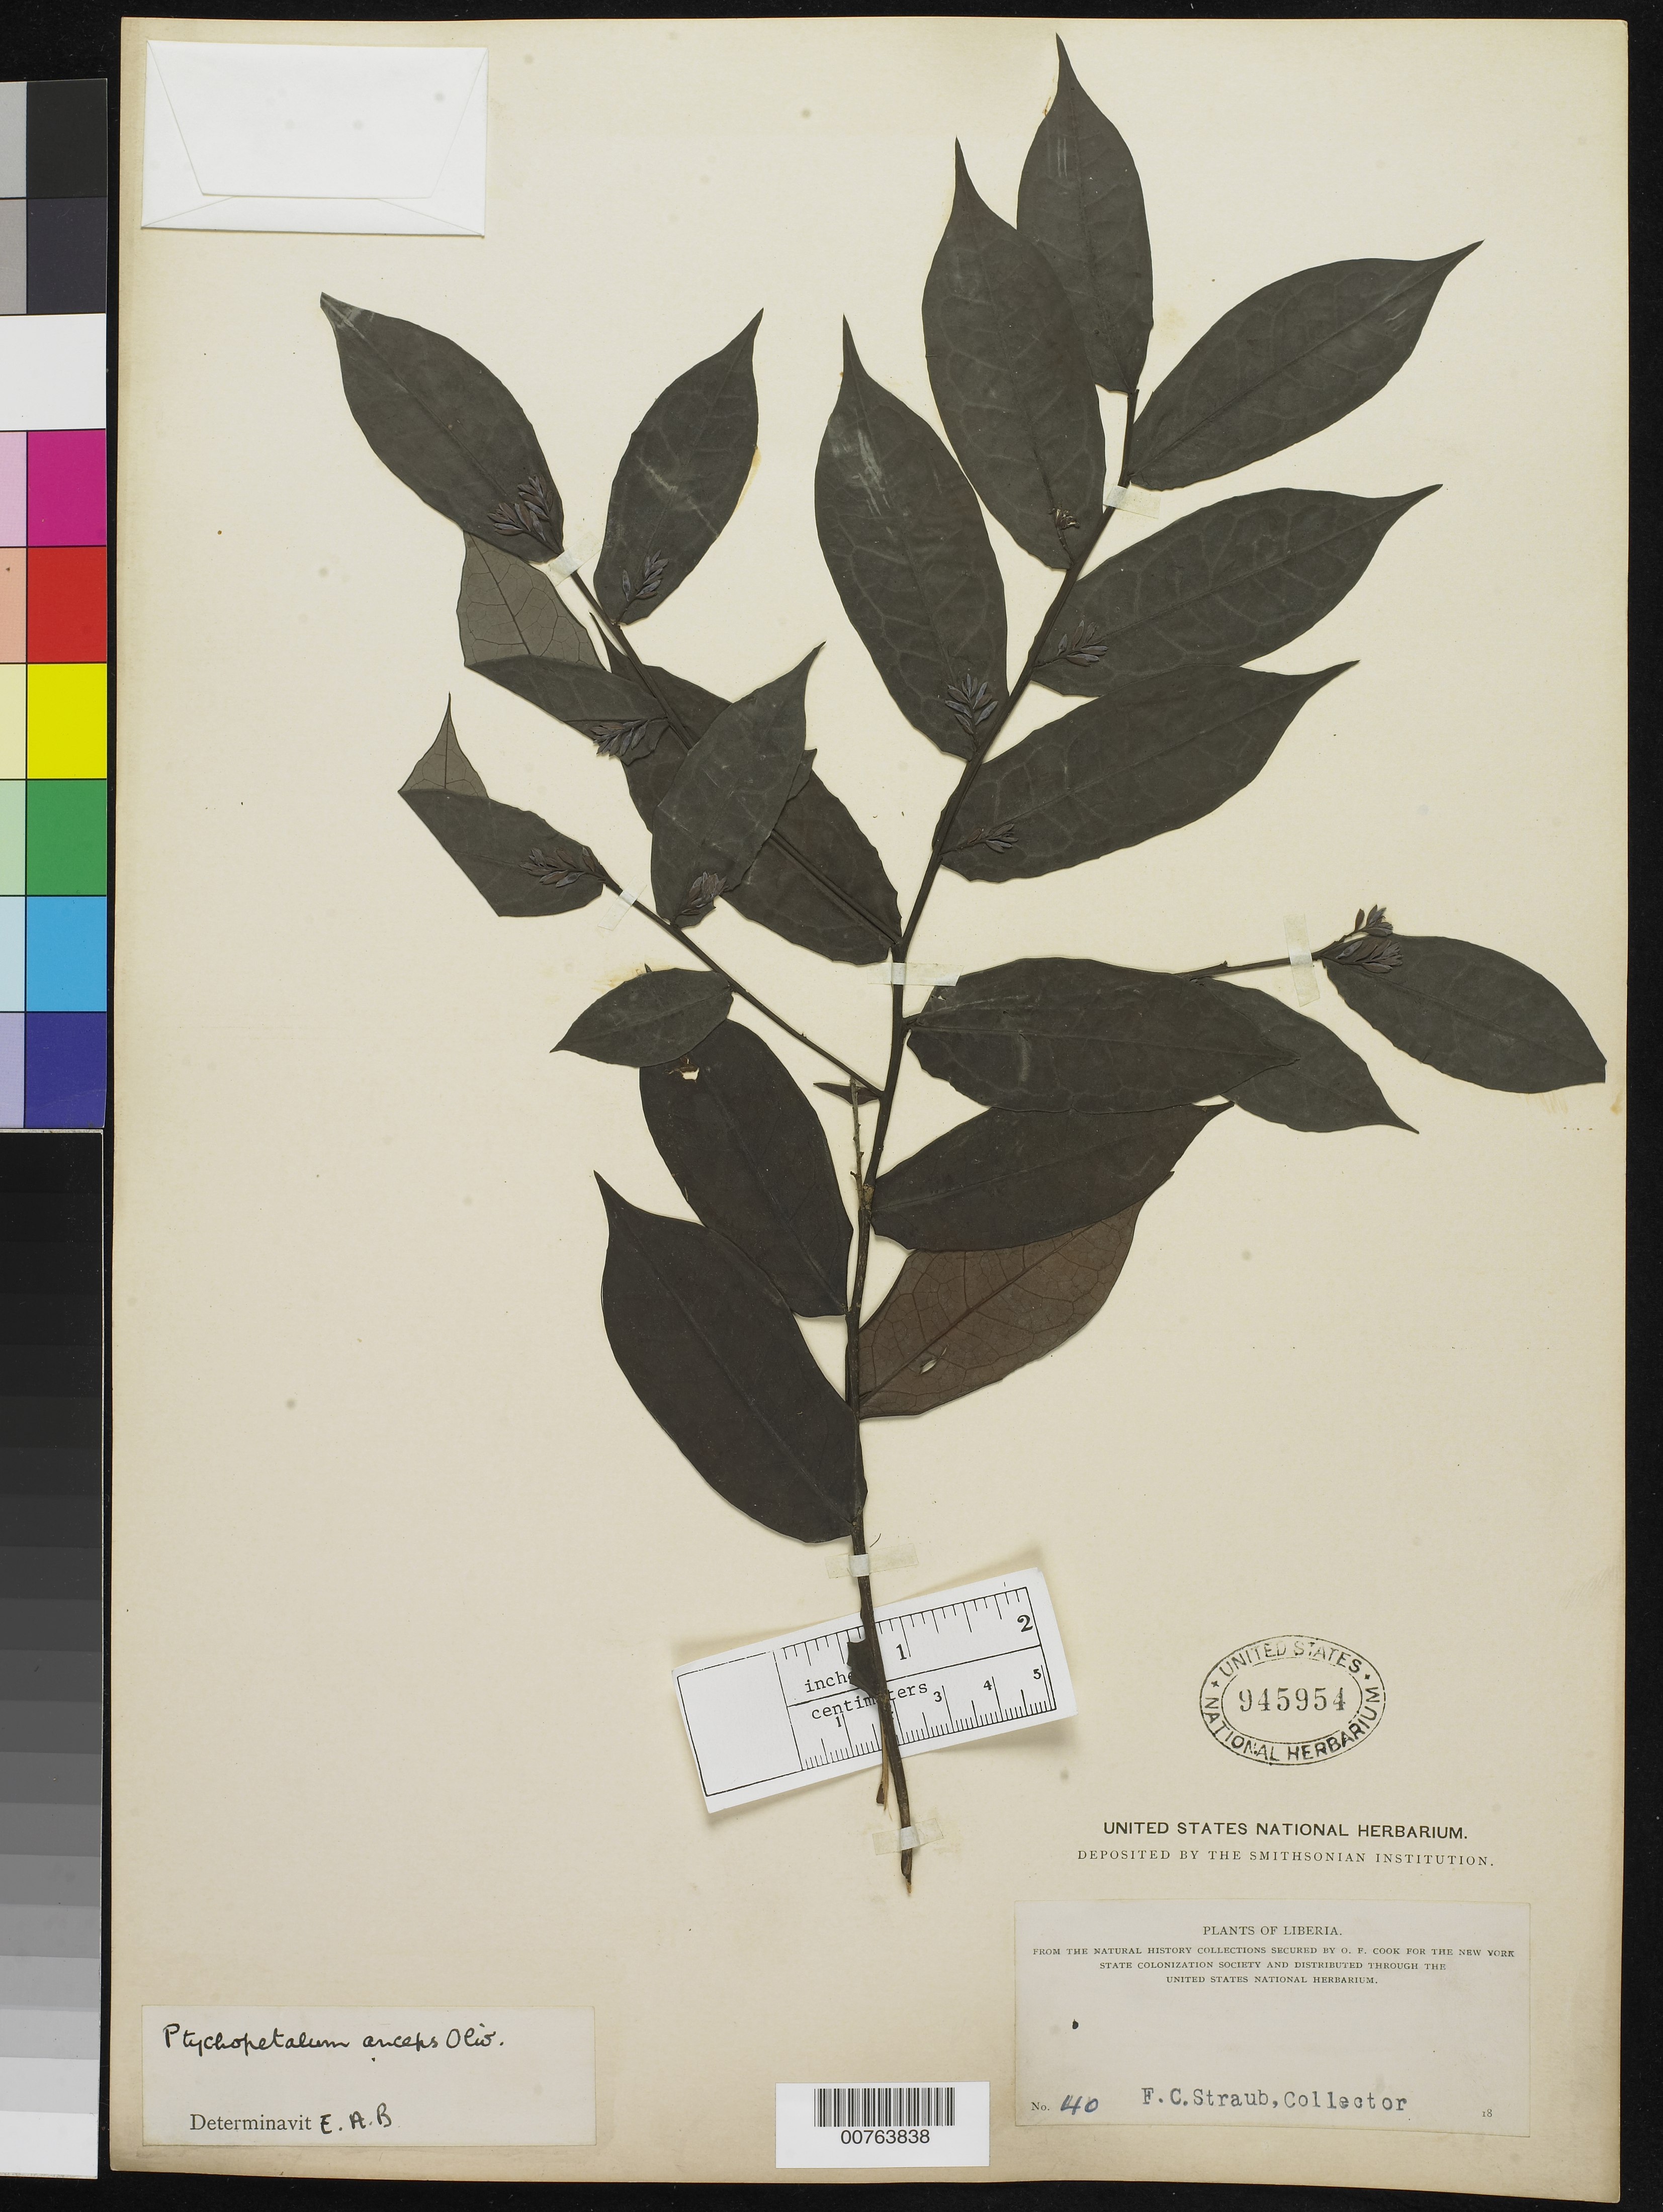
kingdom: Plantae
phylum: Tracheophyta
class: Magnoliopsida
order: Santalales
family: Olacaceae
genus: Ptychopetalum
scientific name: Ptychopetalum anceps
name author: Oliv.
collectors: F. Straub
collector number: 40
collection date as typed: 18--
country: Liberia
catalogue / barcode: US 945954